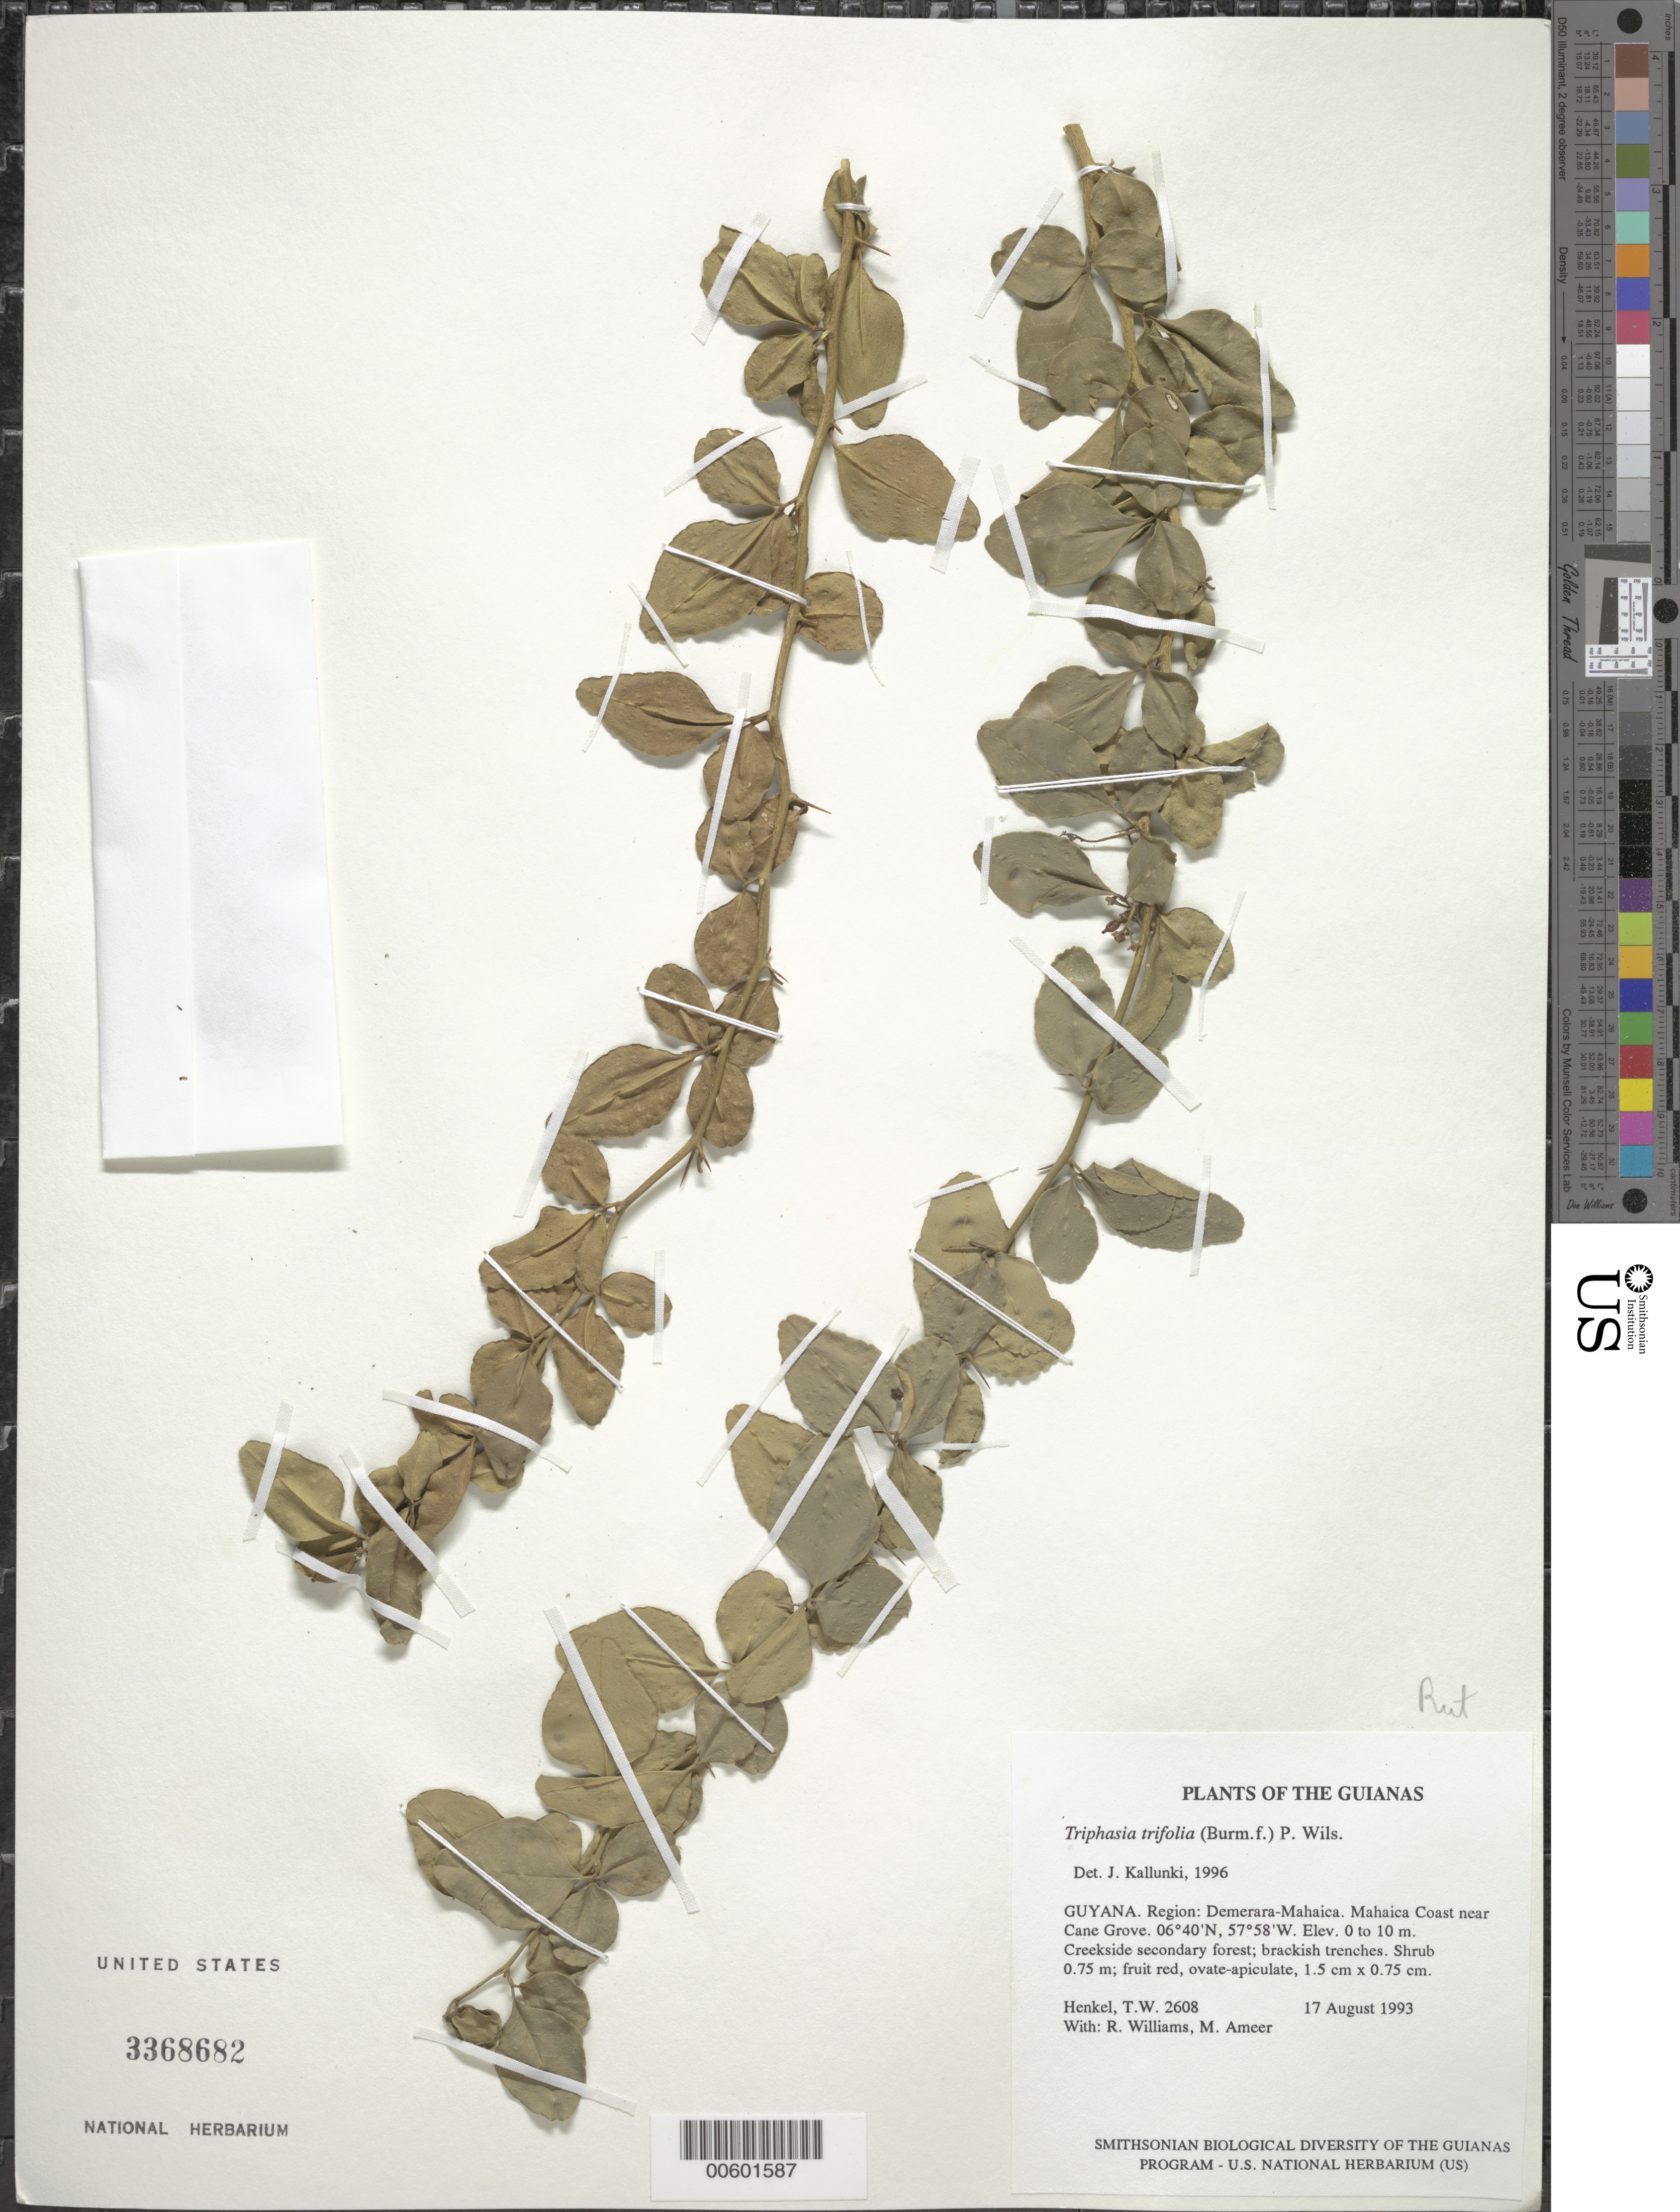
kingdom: Plantae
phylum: Tracheophyta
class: Magnoliopsida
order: Sapindales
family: Rutaceae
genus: Triphasia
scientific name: Triphasia trifolia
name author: (Burm. f.) P. Wilson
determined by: Kallunki, Jacquelyn A.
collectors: T. Henkel, R. Williams & M. Ameer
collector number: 2608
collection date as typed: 17 August 1993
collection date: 1993-08-17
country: Guyana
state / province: Demerara-Mahaica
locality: Mahaica Coast near Cane Grove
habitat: Creekside secondary forest; brackish trenches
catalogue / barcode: US 3368682